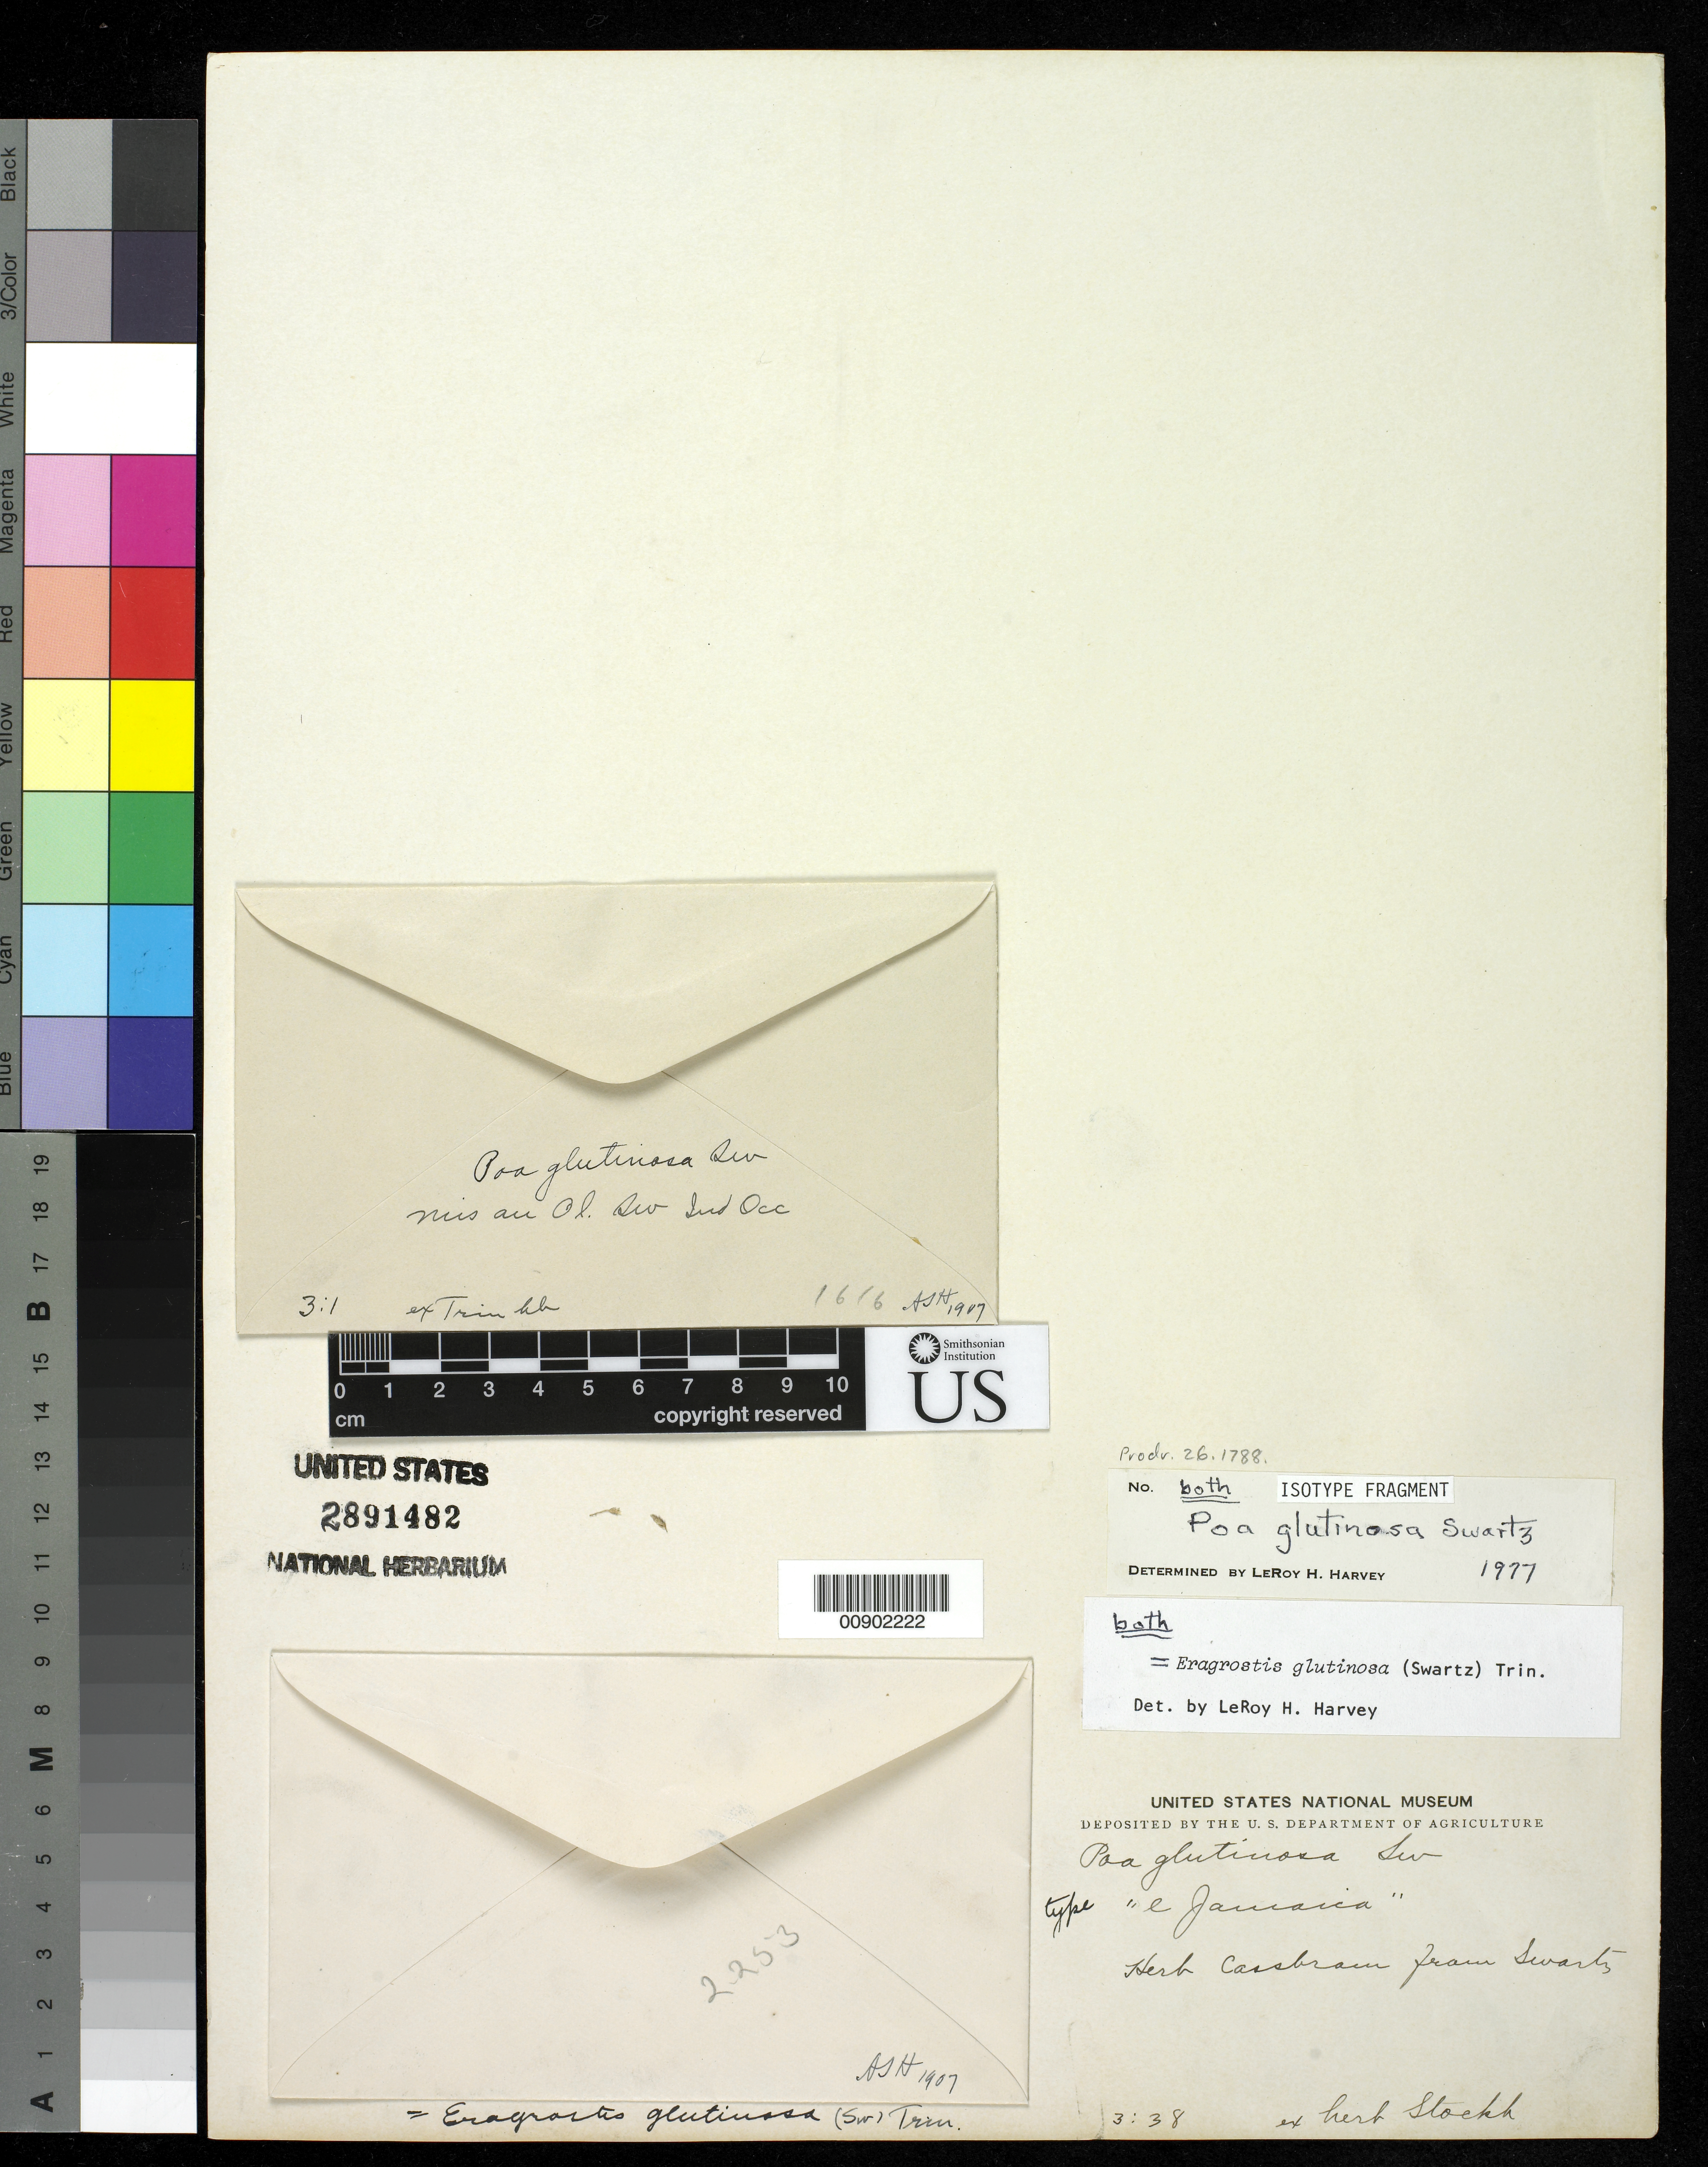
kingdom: Plantae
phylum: Tracheophyta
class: Liliopsida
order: Poales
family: Poaceae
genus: Poa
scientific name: Poa glutinosa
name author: Sw.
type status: Isotype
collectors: O. P. Swartz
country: Jamaica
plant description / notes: Fragmentary material of type specimens ex herb. Trin. & herb. Stockh.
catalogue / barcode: US 2891482